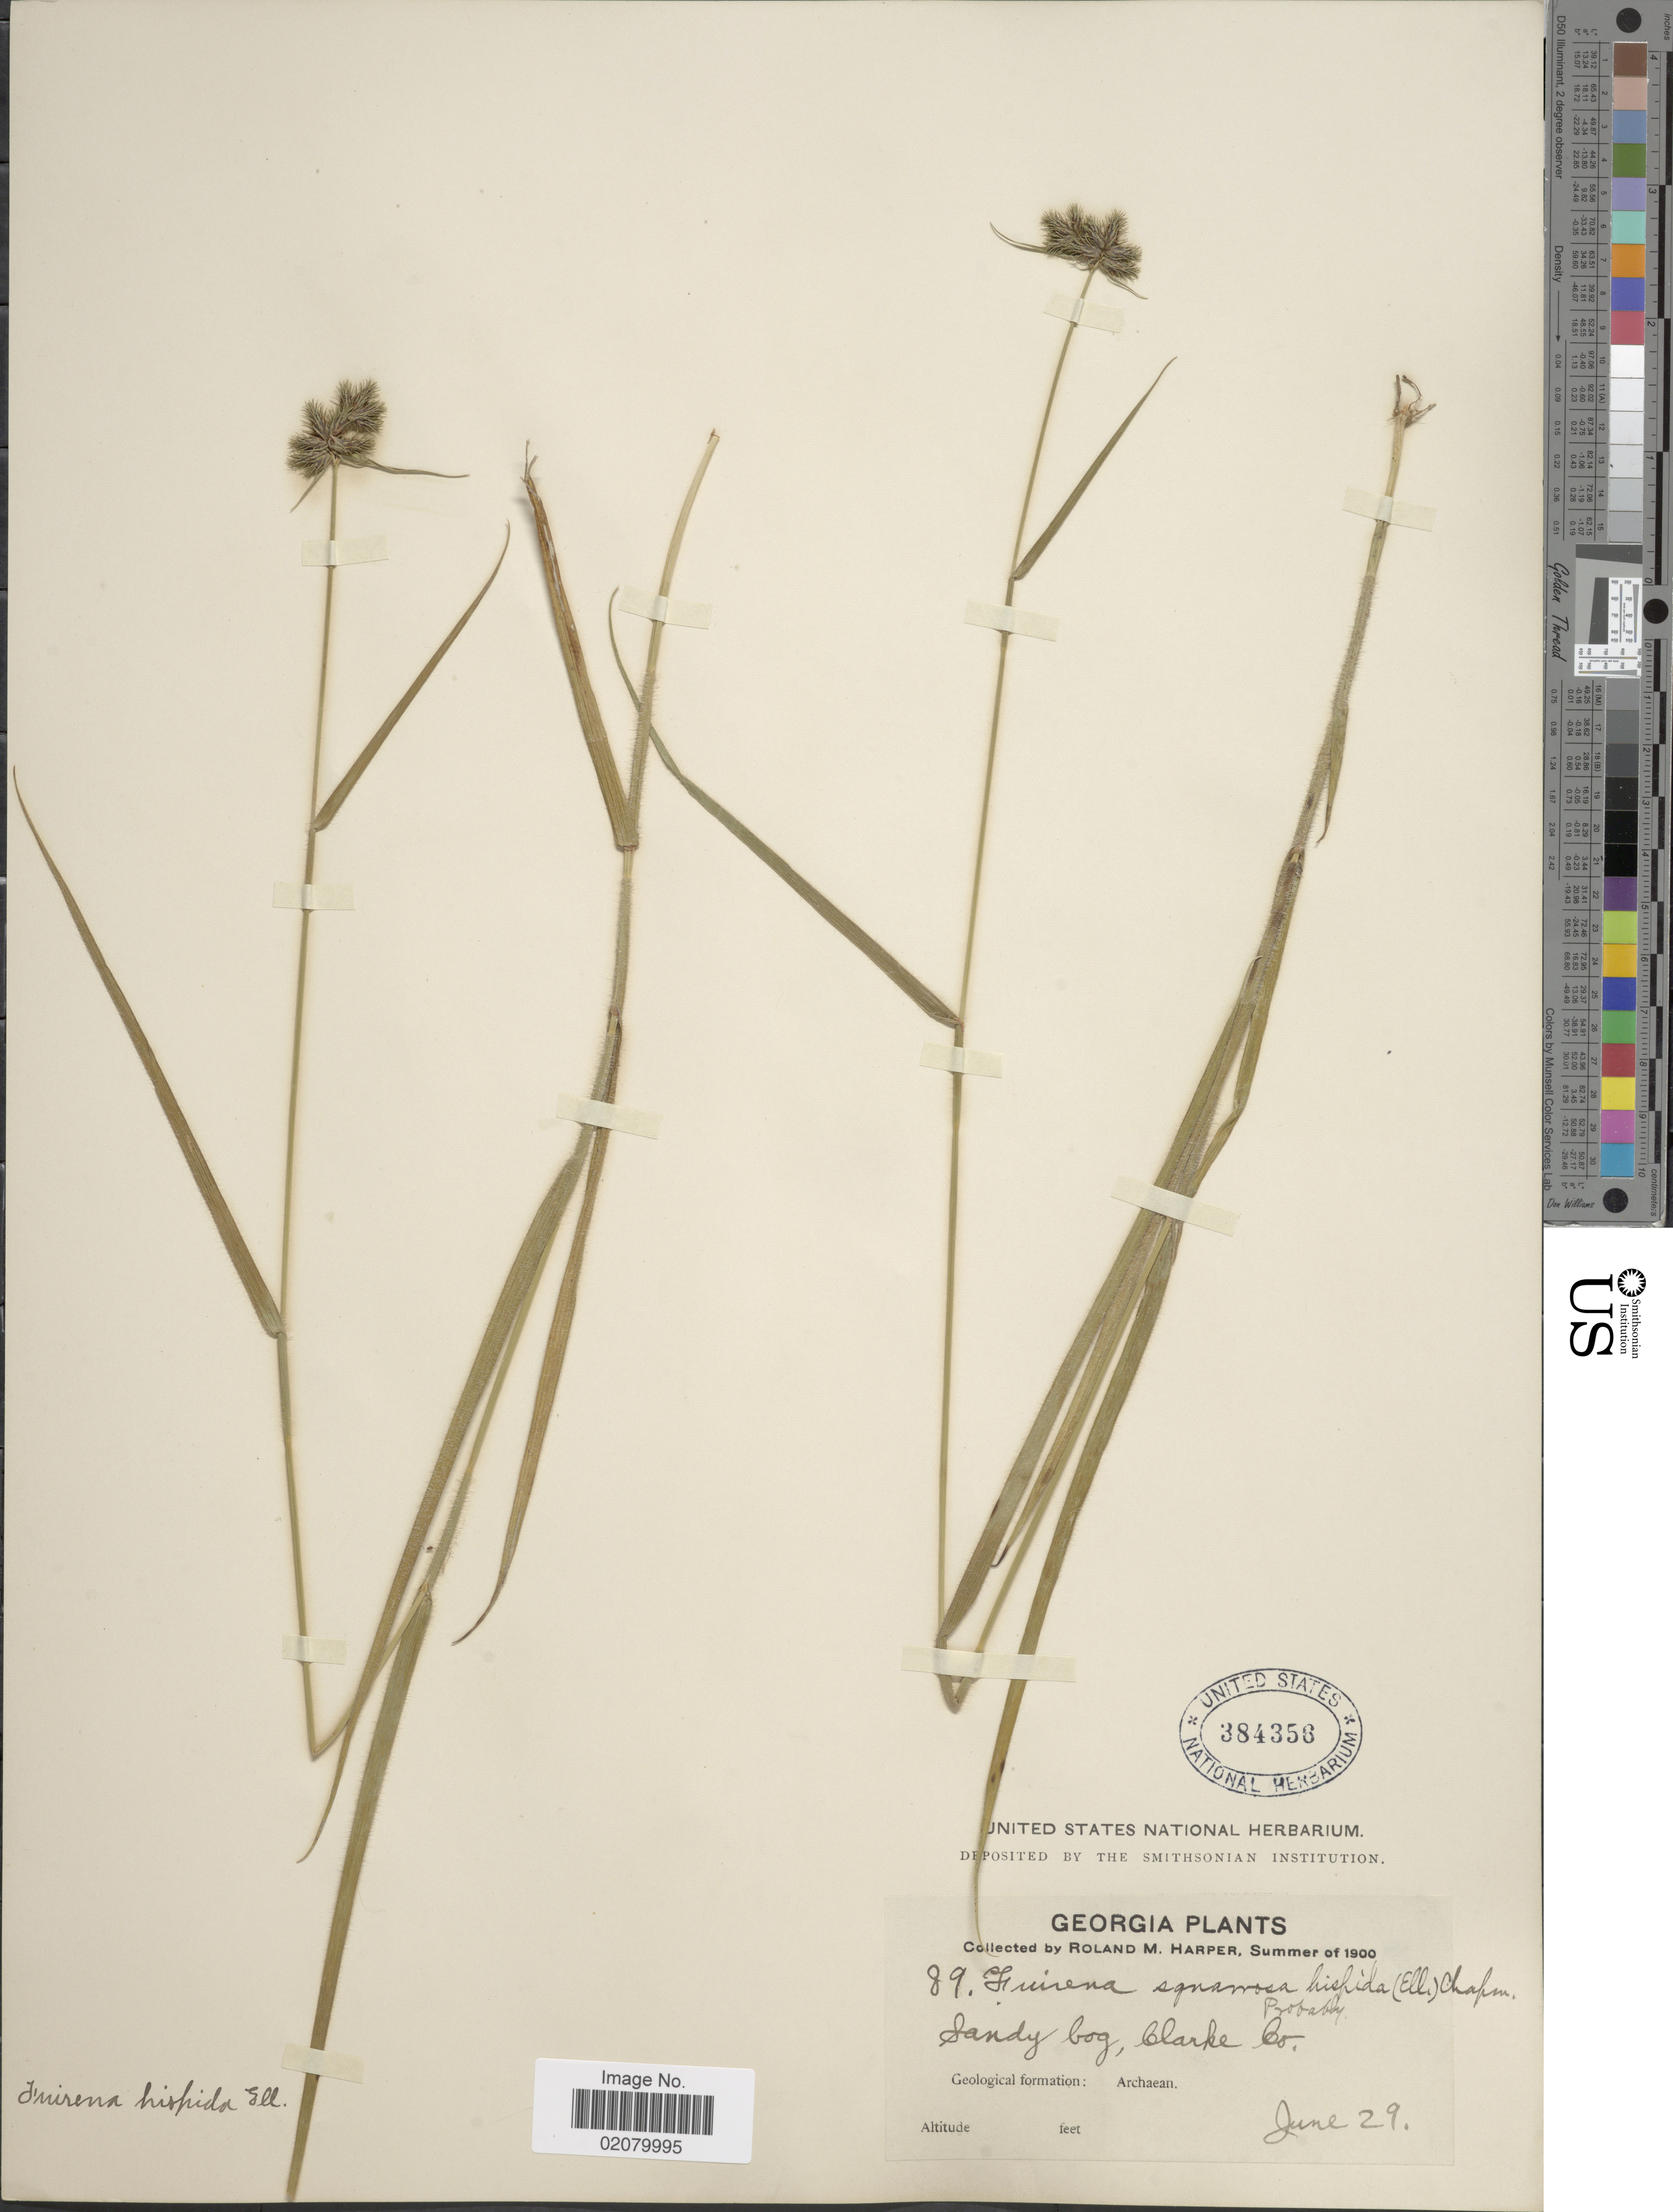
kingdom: Plantae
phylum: Tracheophyta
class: Liliopsida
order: Poales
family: Cyperaceae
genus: Fuirena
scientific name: Fuirena squarrosa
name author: Michx.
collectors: R. M. Harper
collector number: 89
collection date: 1900-06-29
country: United States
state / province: Georgia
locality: Sandy bog, Clarke Co., Archaean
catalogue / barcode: US 384356